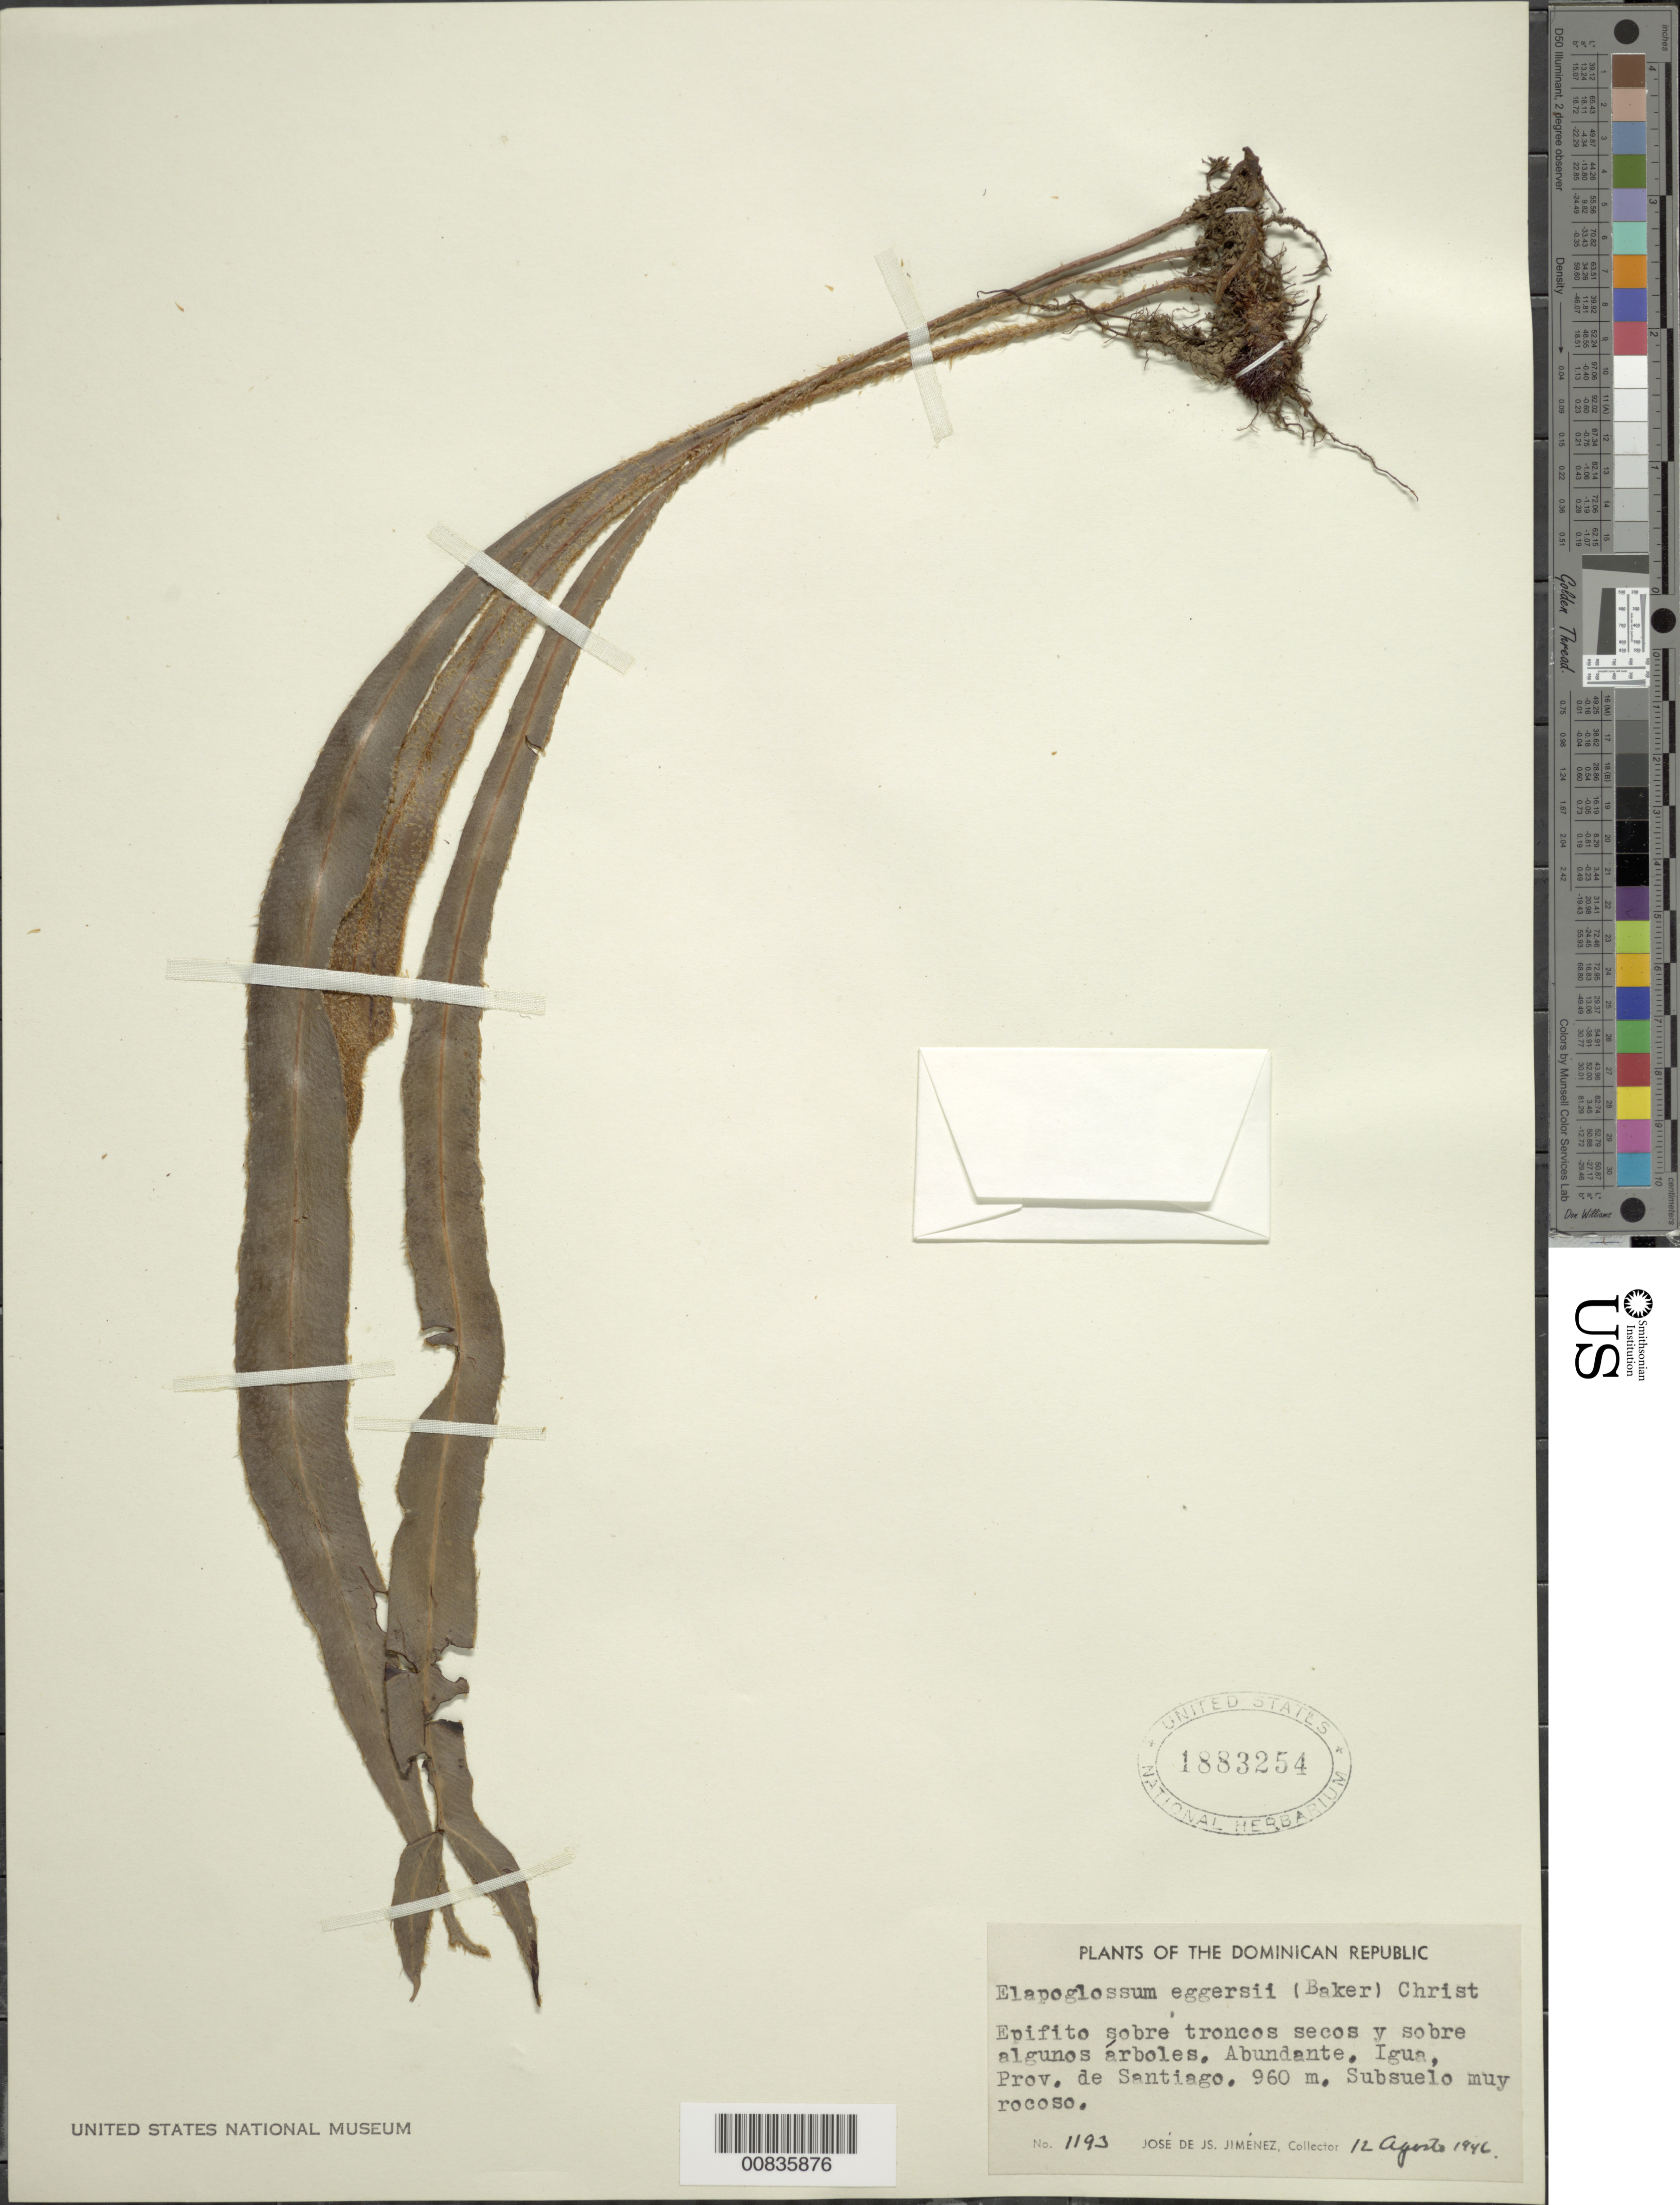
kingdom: Plantae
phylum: Tracheophyta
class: Polypodiopsida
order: Polypodiales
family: Dryopteridaceae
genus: Elaphoglossum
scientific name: Elaphoglossum eggersii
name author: (Baker) Christ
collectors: J. J. Jiménez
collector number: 1193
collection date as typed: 12 Aug 1946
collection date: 1946-08-12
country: Dominican Republic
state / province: Santiago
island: Hispaniola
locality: Igua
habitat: Sobre troncos secos y sobre algunos arboles; subsuelo muy rocoso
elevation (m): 960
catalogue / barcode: US 1883254